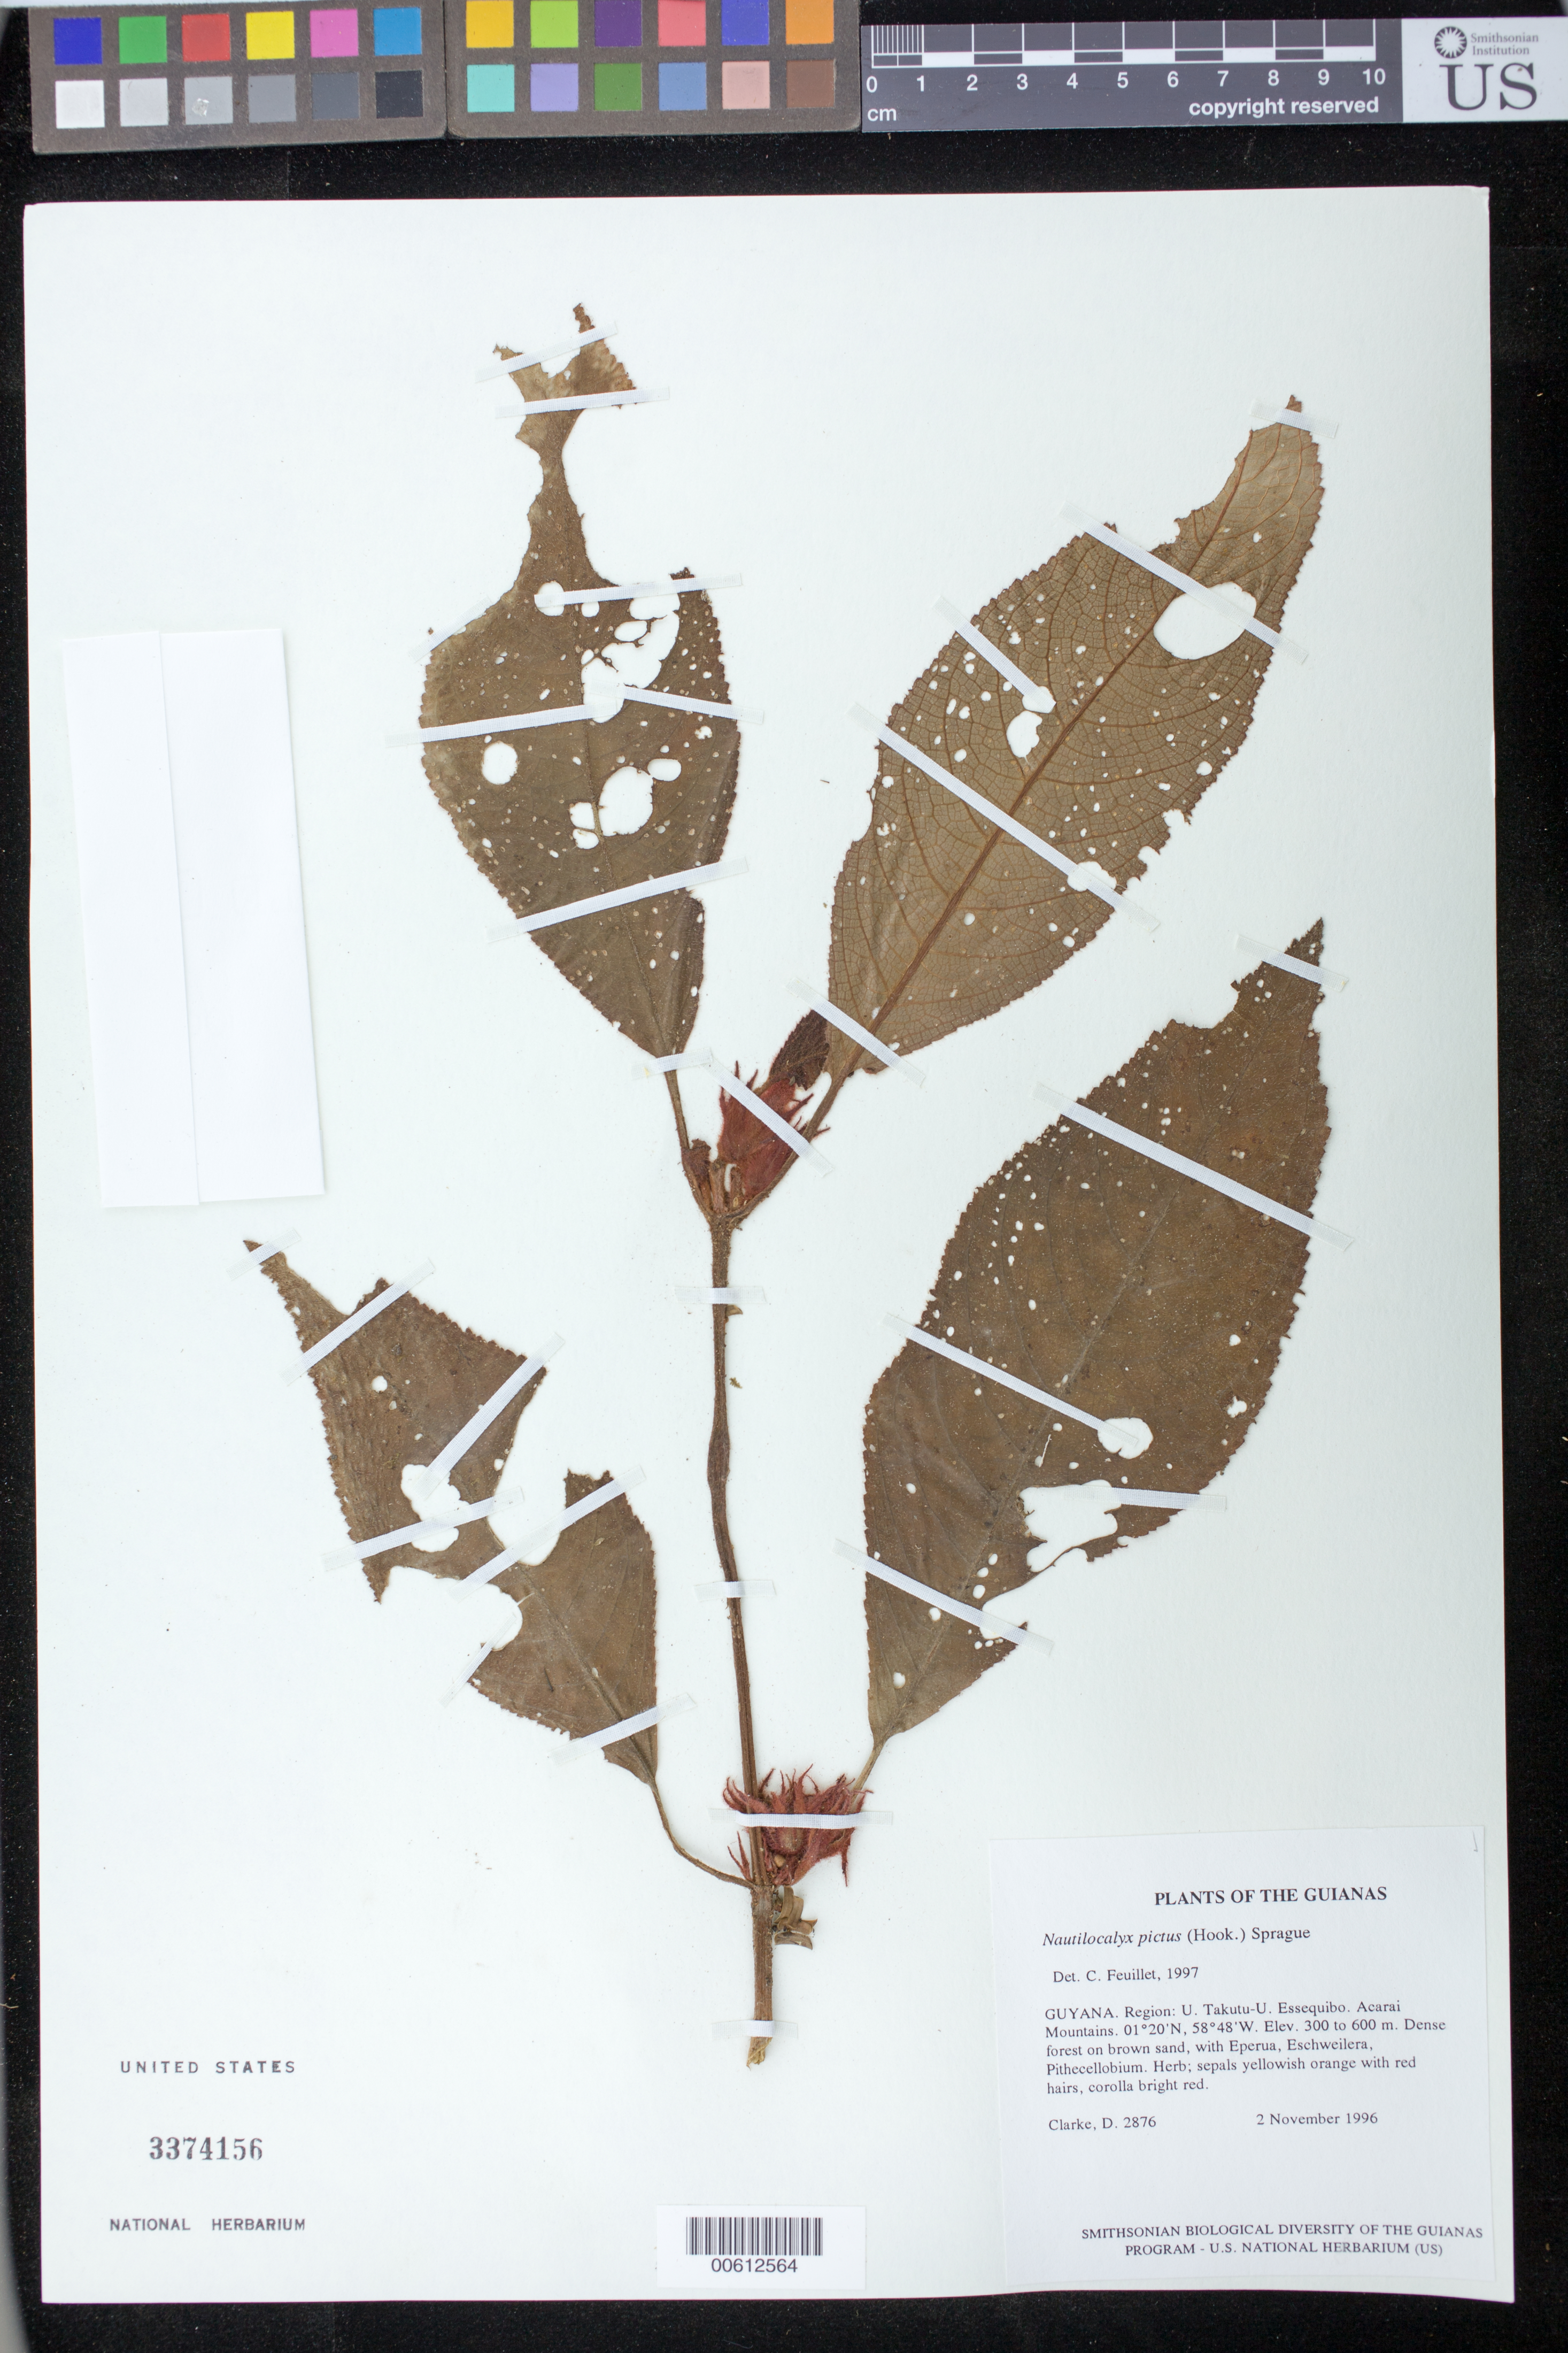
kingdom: Plantae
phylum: Tracheophyta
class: Magnoliopsida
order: Lamiales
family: Gesneriaceae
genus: Nautilocalyx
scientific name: Nautilocalyx pictus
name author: (Hook.) Sprague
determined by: Skog, Laurence E.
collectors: H. D. Clarke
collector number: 2876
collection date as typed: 02 Nov 1996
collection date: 1996-11-02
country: Guyana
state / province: U. Takutu-U. Essequibo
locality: Acarai Mountains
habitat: Dense forest on brown sand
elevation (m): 300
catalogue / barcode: US 3374156